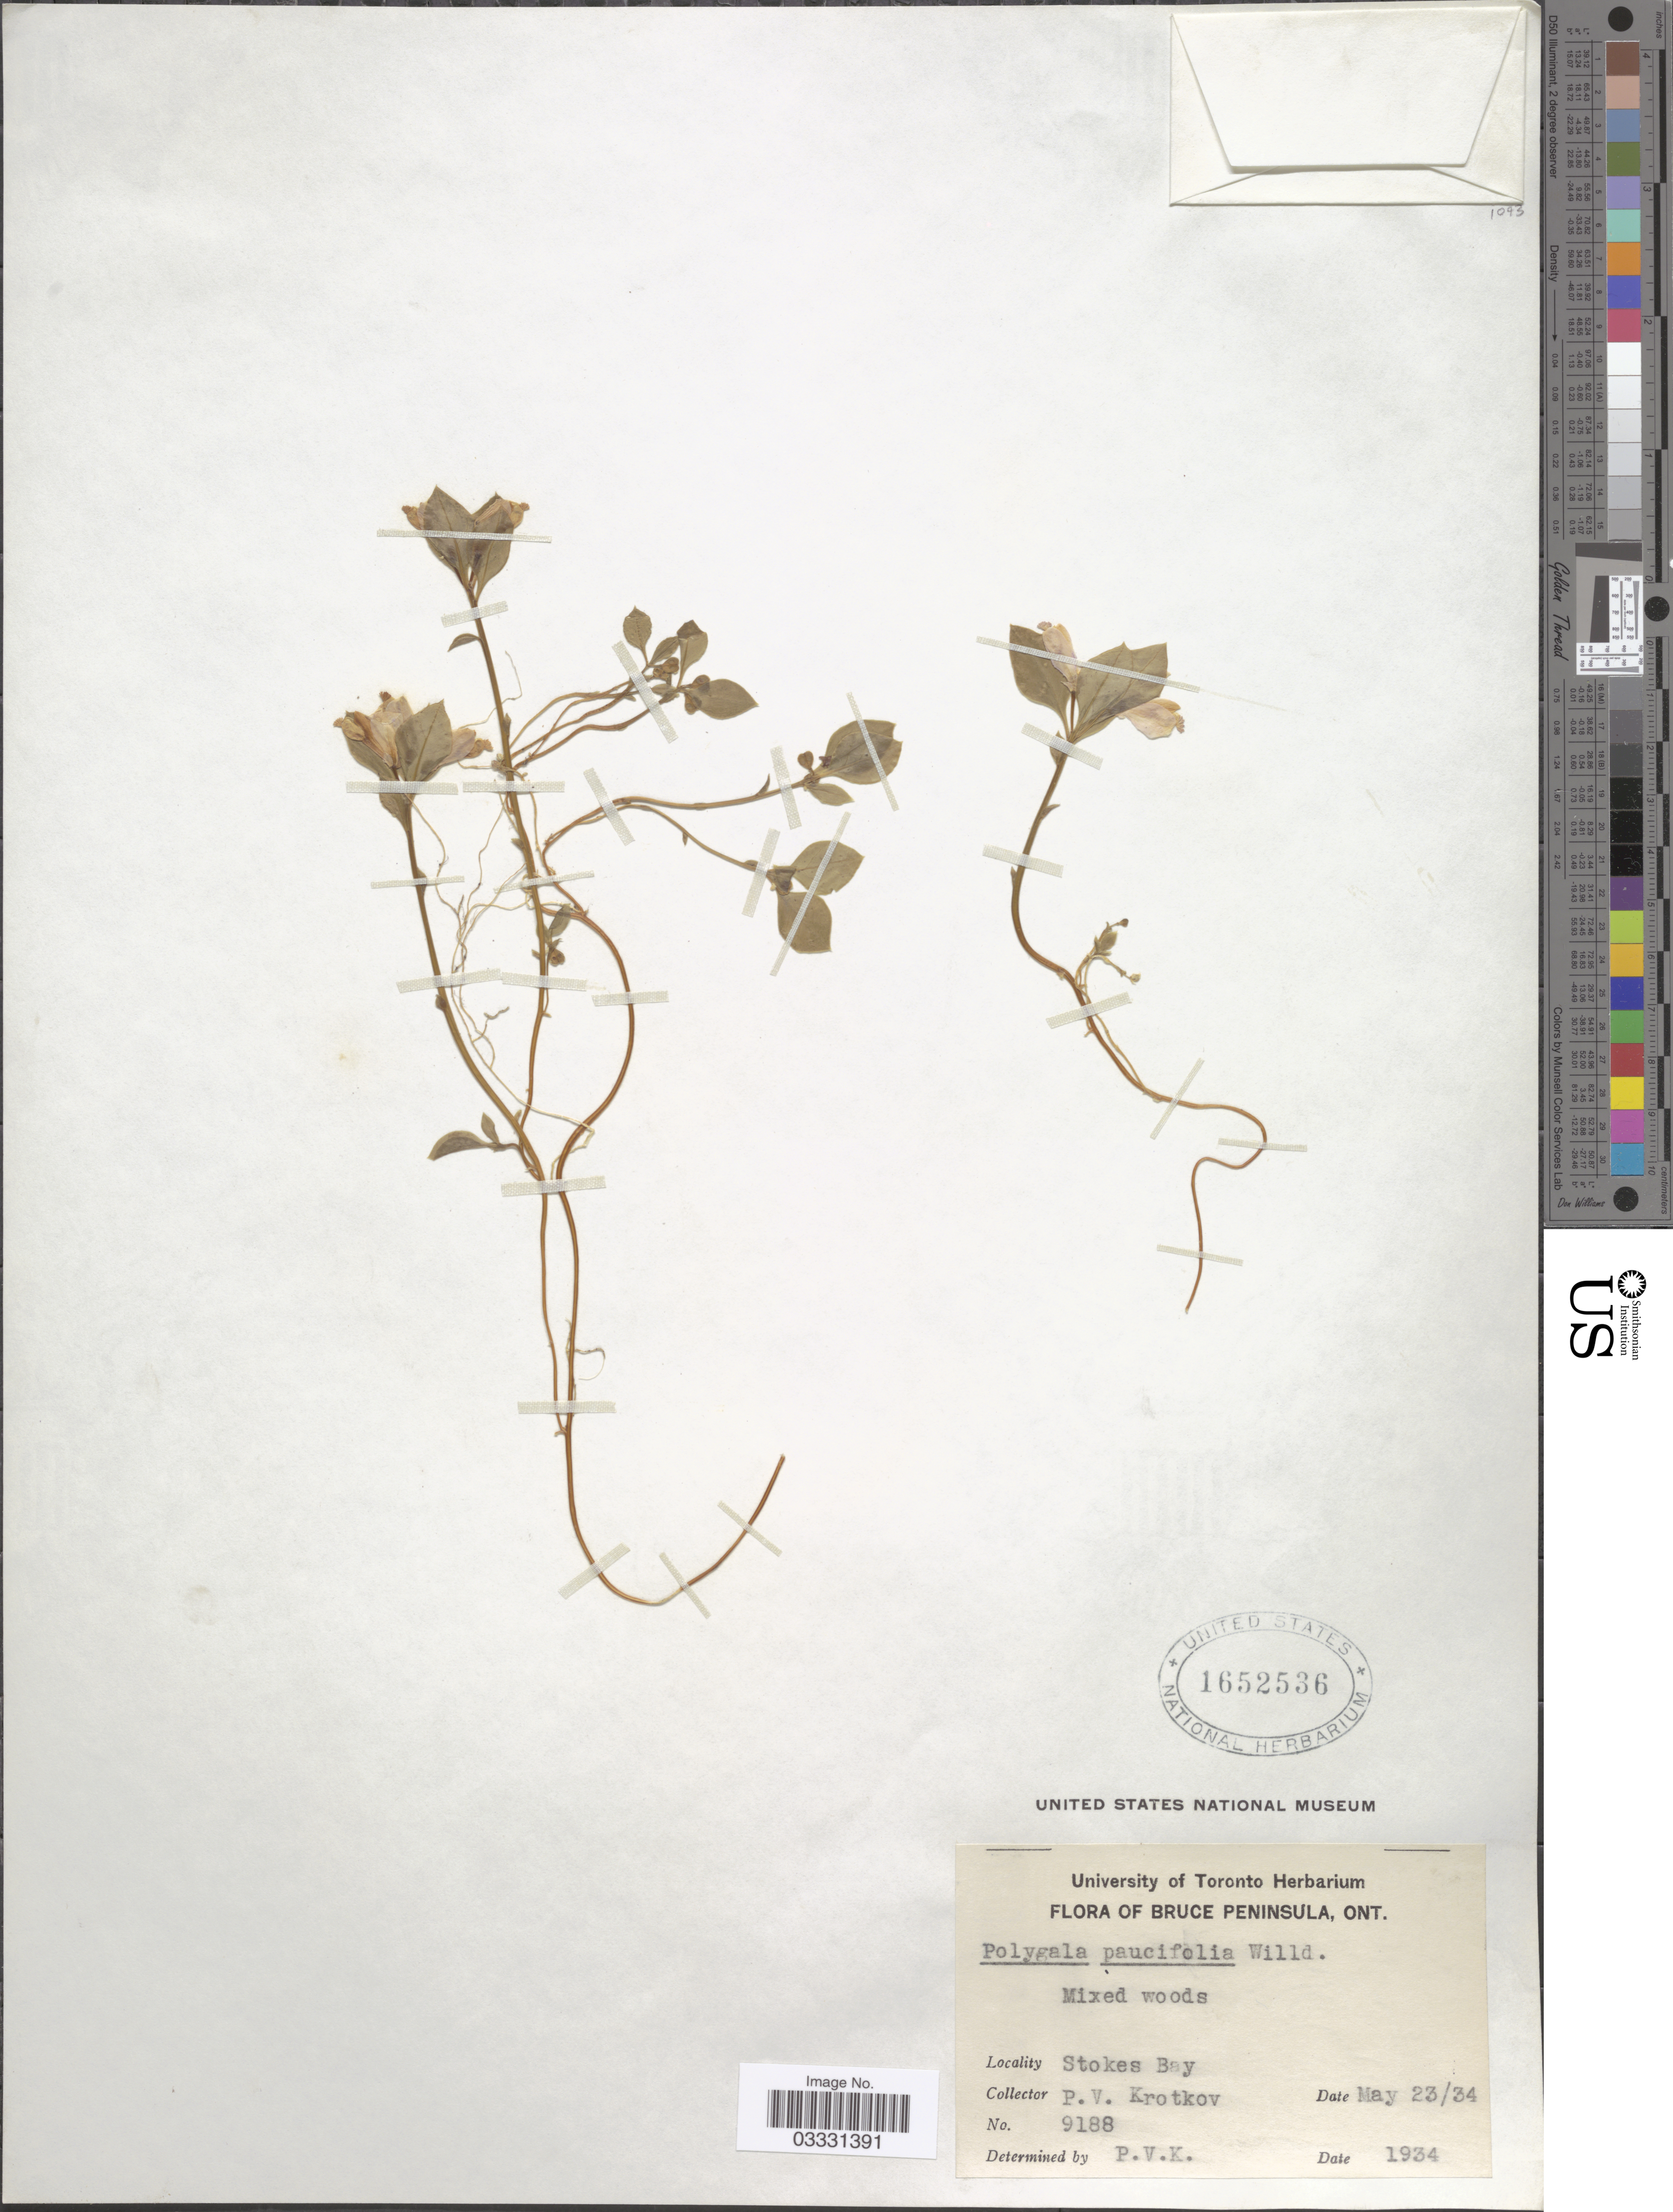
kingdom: Plantae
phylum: Tracheophyta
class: Magnoliopsida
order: Fabales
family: Polygalaceae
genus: Polygaloides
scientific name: Polygaloides paucifolia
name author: (Willd.) J.R. Abbott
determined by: Strong, Mark T., (BOT), Smithsonian Institution - National Museum of Natural History (UNITED STATES)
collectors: P. V. Krotkov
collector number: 9188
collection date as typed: Transcribed d/m/y: 23/5/34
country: Canada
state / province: Ontario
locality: Bruce Peninsula. Stokes Bay.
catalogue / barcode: US 1652536